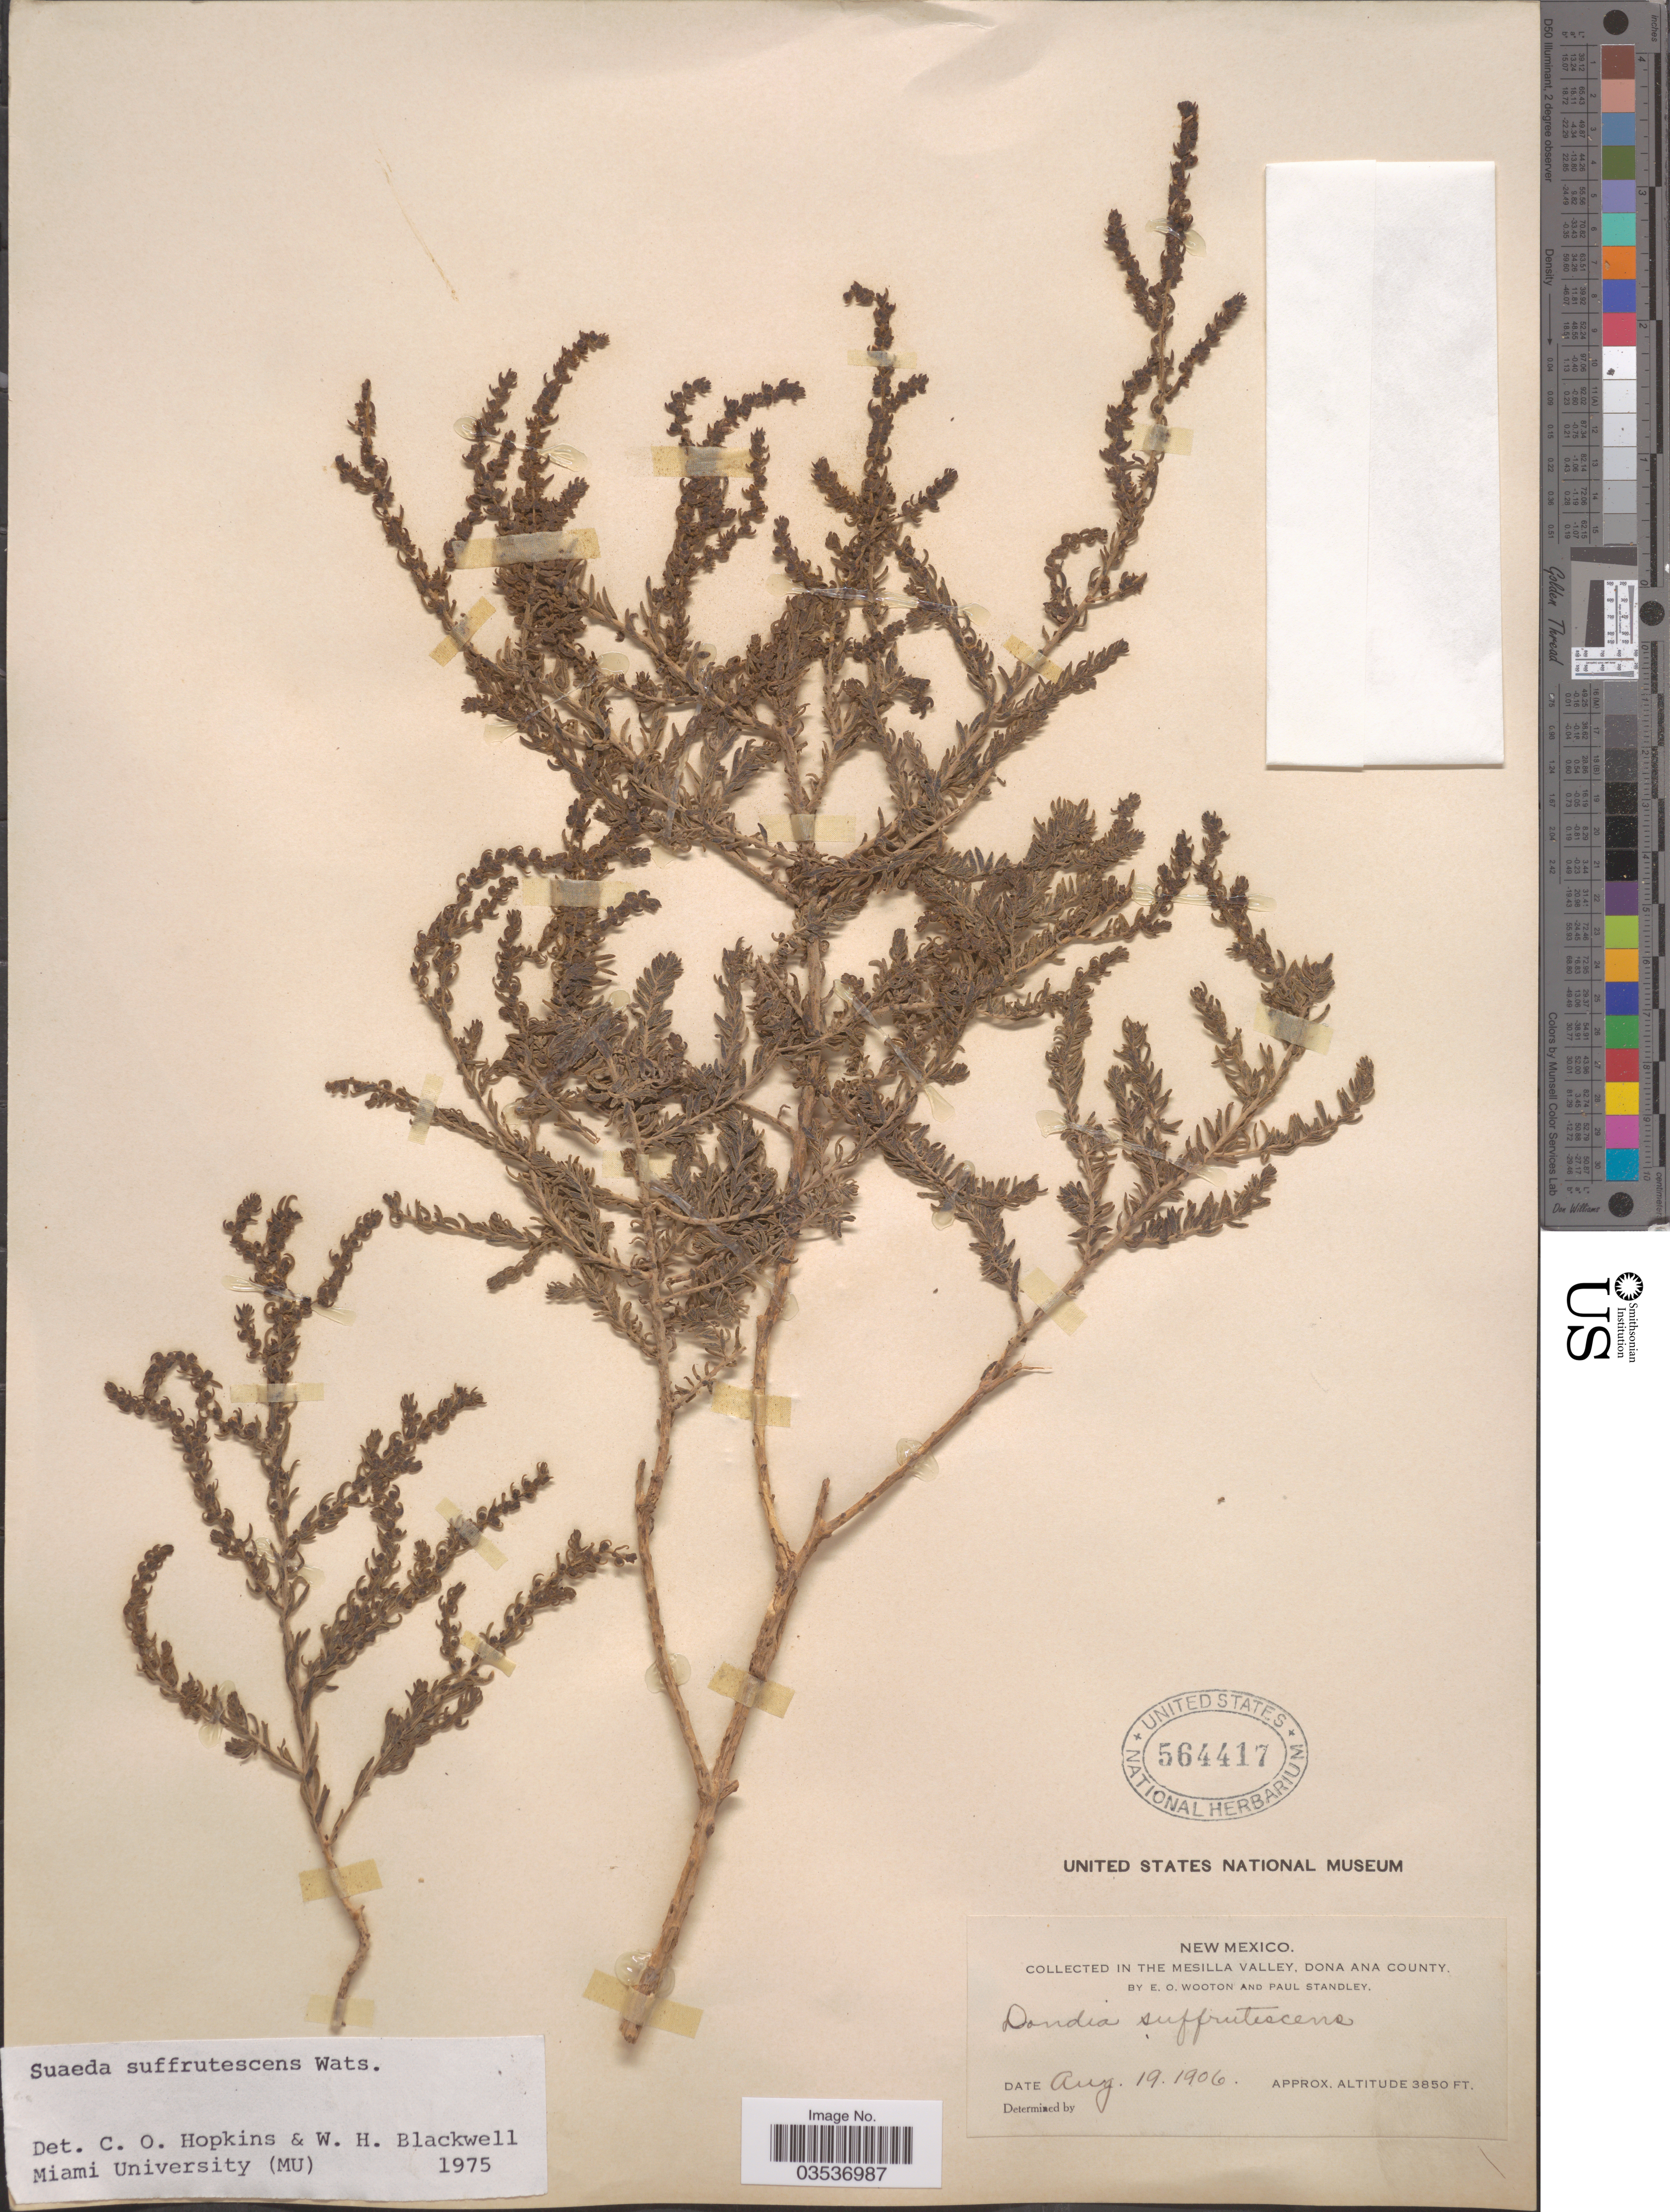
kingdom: Plantae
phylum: Tracheophyta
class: Magnoliopsida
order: Caryophyllales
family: Amaranthaceae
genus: Suaeda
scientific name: Suaeda suffrutescens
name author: S. Watson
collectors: E. O. Wooton & P. C. Standley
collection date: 1906-08-19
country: United States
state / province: New Mexico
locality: In the Mesilla Valley, Dona Ana County.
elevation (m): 1173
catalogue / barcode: US 564417